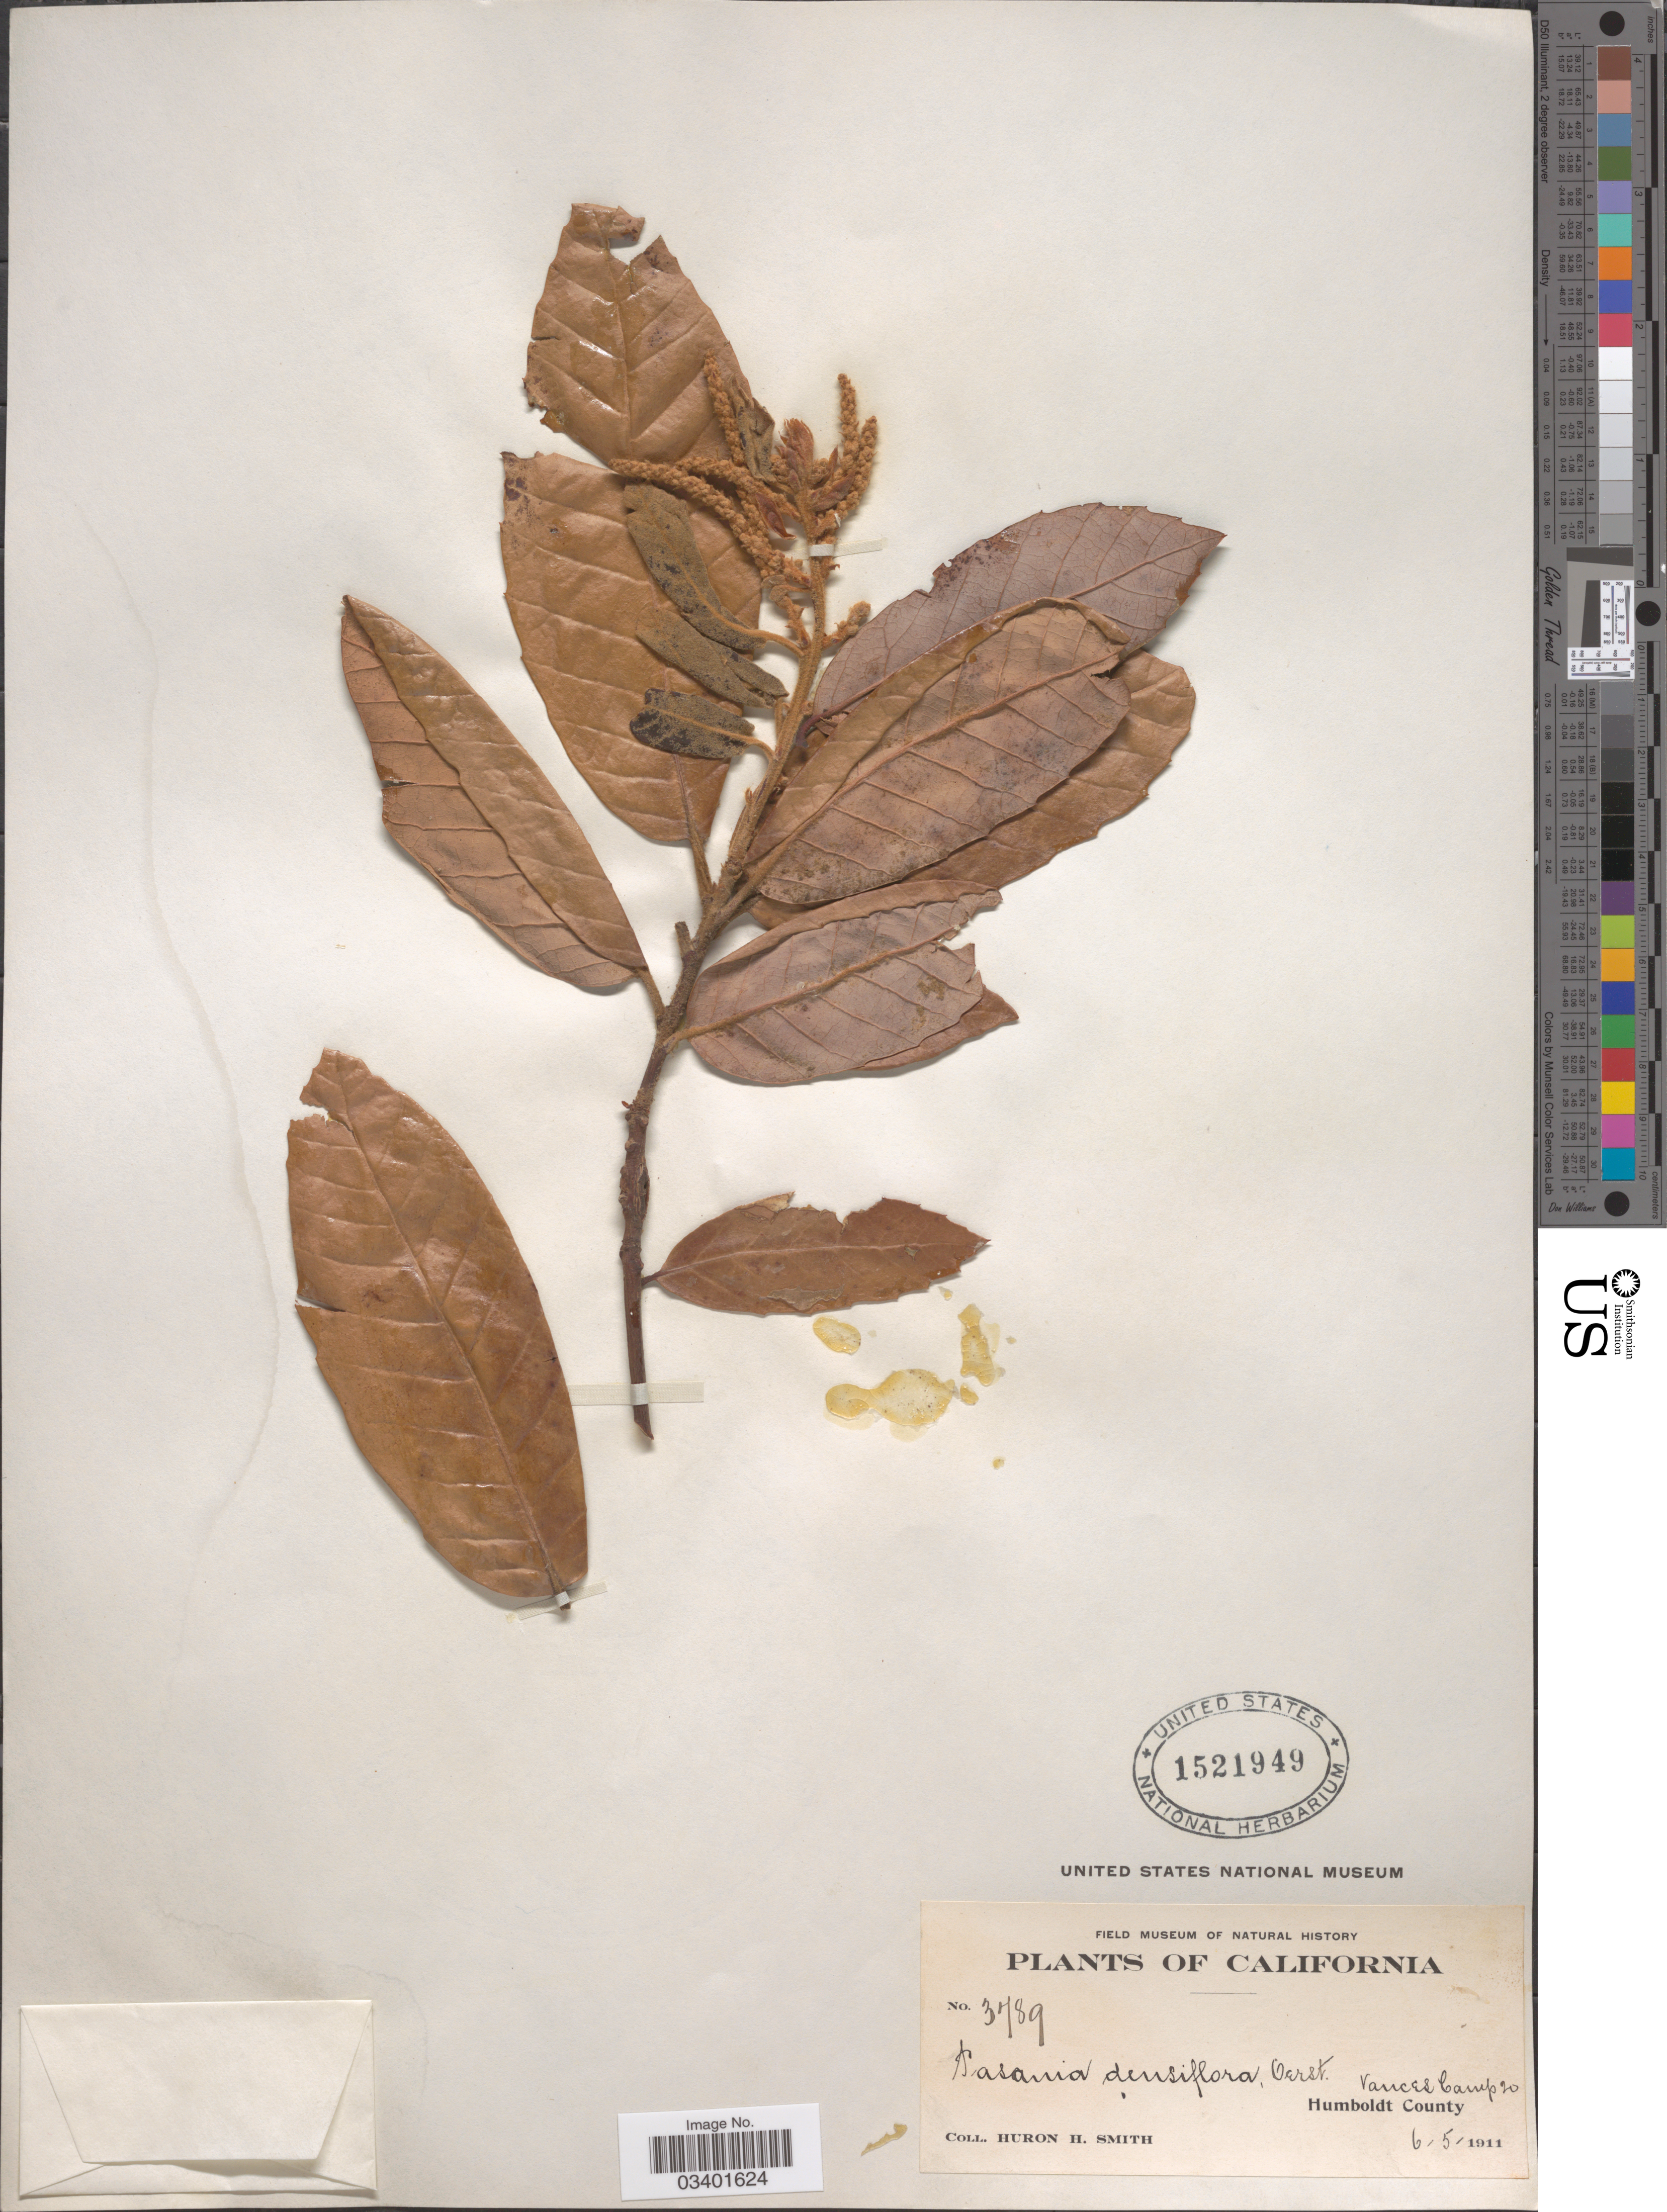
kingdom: Plantae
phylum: Tracheophyta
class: Magnoliopsida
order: Fagales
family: Fagaceae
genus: Notholithocarpus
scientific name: Notholithocarpus densiflorus var. densiflorus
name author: (Hook. & Arn.) P. S. Manos et al.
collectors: Huron H. Smith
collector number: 3789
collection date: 1911-05-06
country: United States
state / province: California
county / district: Humboldt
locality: Vances Camp 20. Humboldt County.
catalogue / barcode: US 1521949